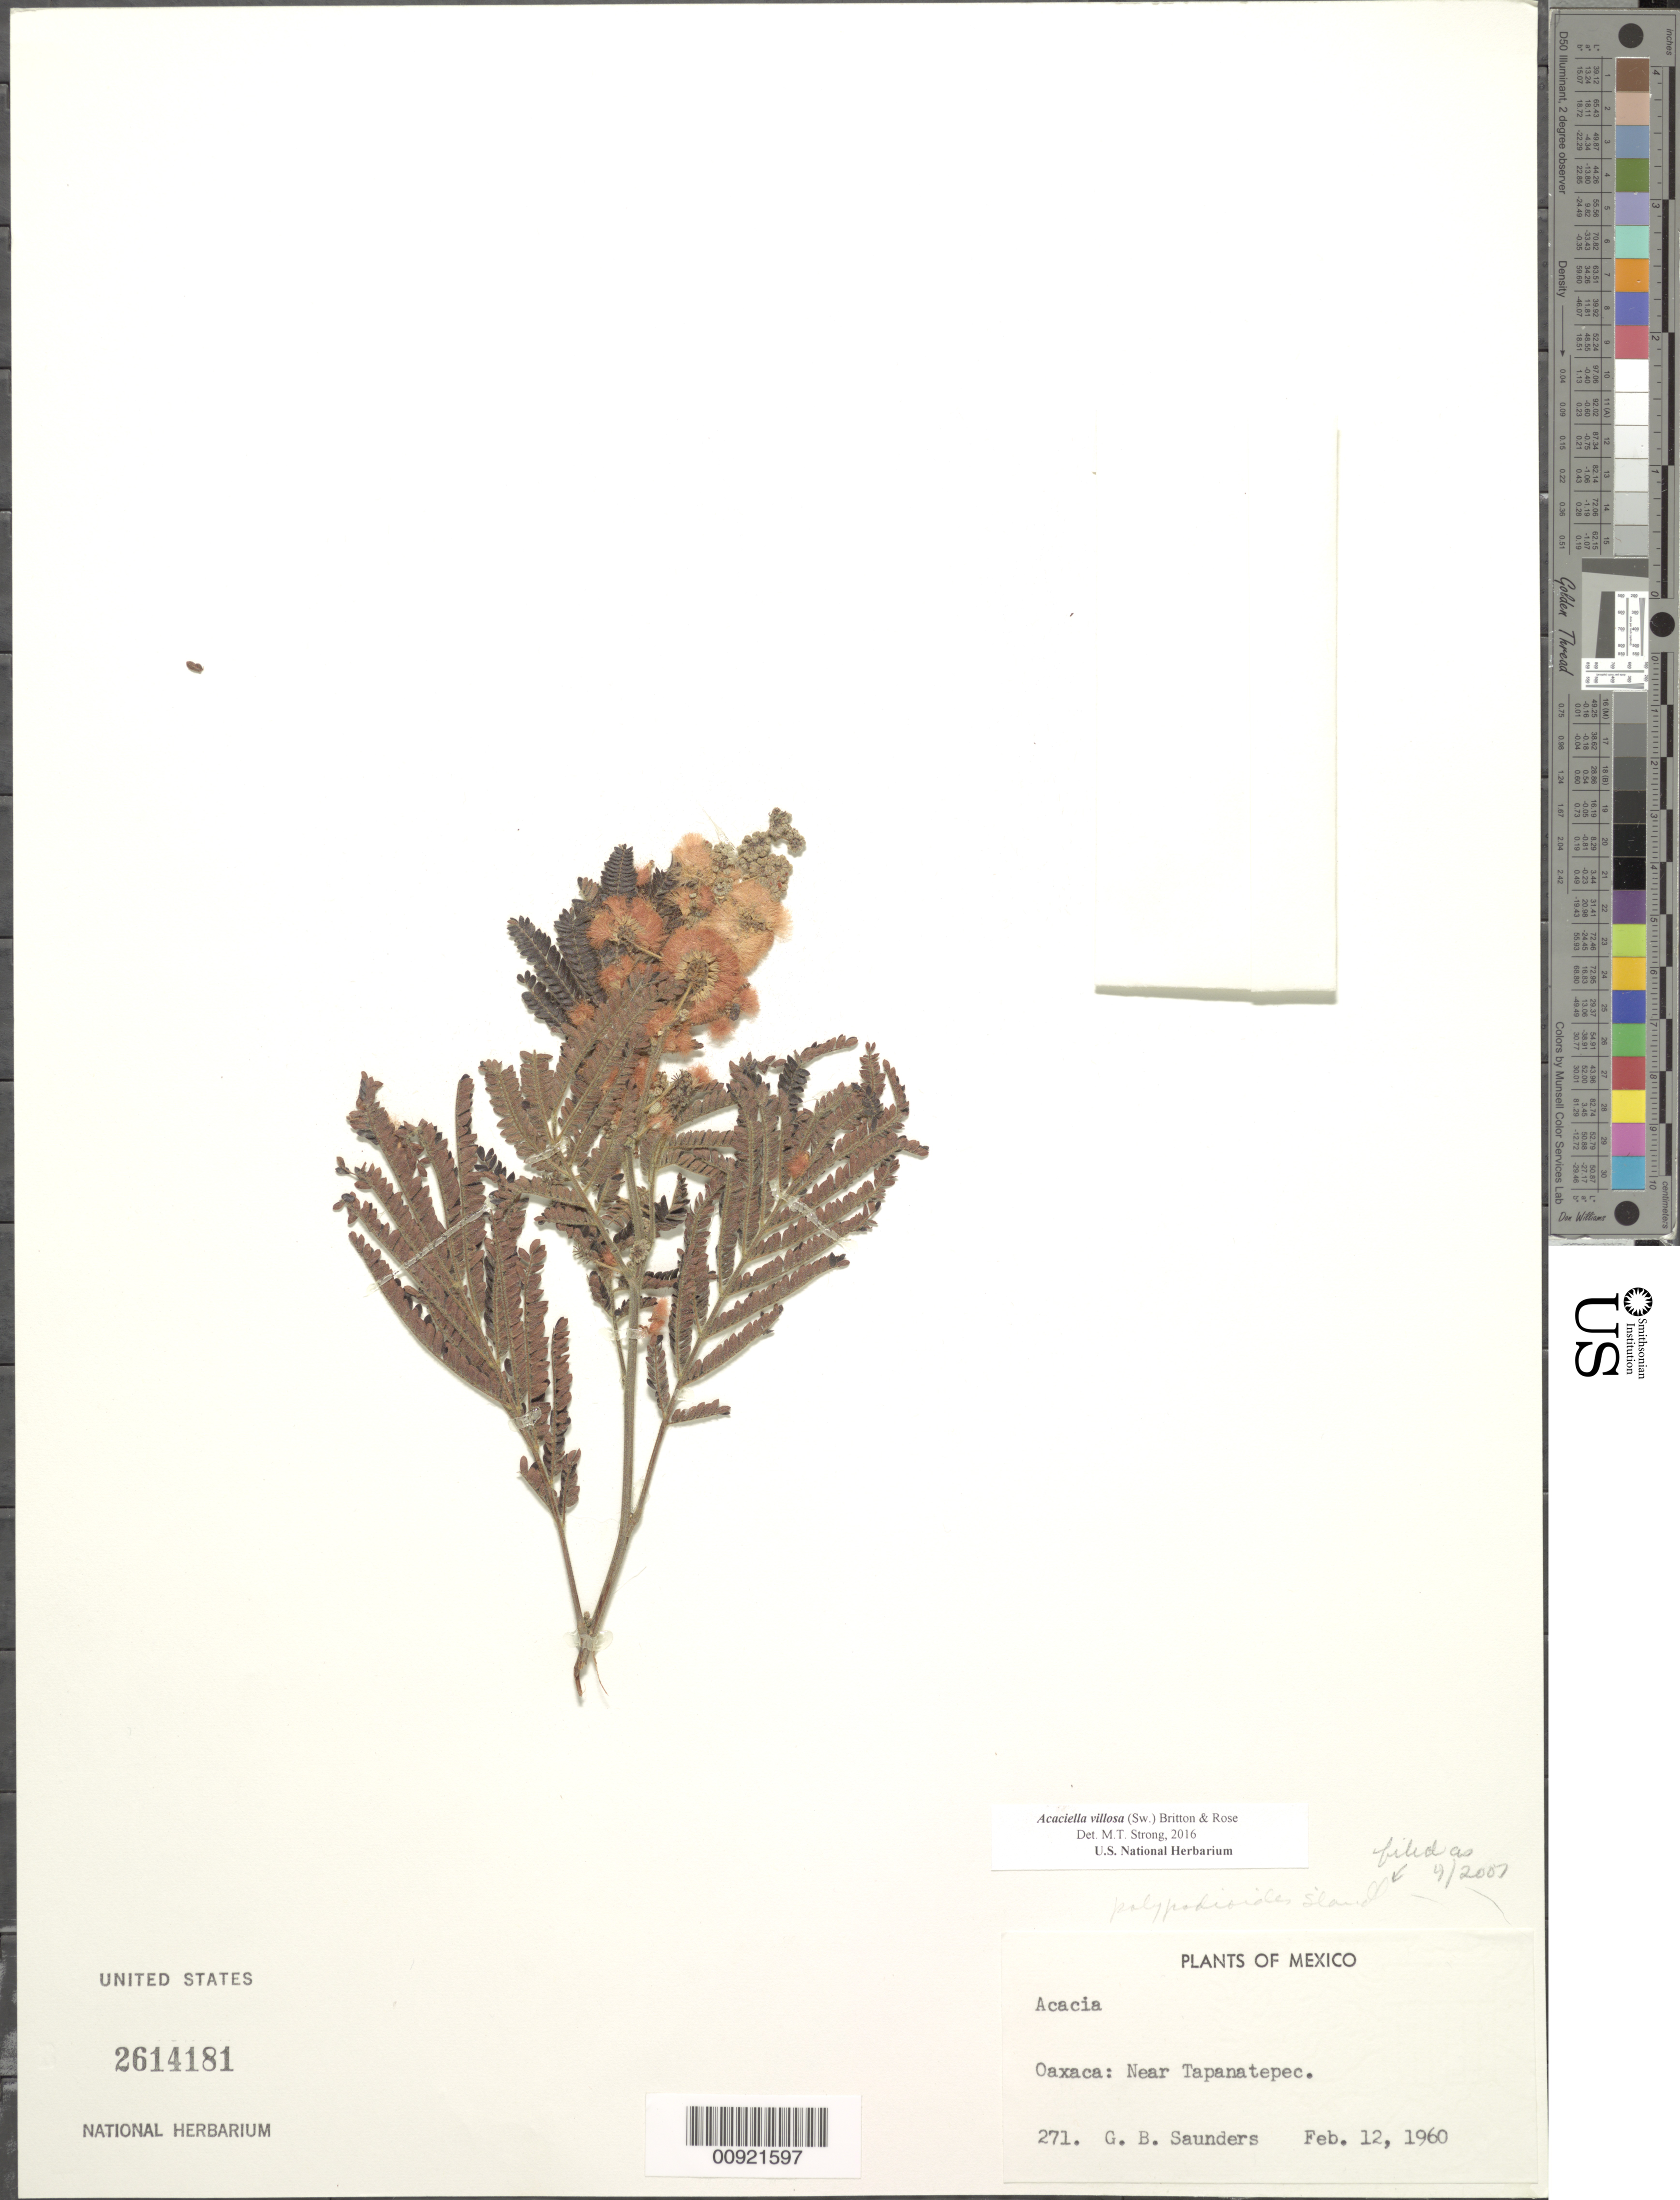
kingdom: Plantae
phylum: Tracheophyta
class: Magnoliopsida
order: Fabales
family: Fabaceae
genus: Acaciella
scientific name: Acaciella villosa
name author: (Sw.) Britton & Rose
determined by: Strong, M. T., (US), Smithsonian Institution - National Museum of Natural History (UNITED STATES)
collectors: G. B. Saunders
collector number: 271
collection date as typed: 12 Feb 1960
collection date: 1960-02-12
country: Mexico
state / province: Oaxaca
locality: Oaxaca: Near Tapanatepec.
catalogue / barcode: US 2614181